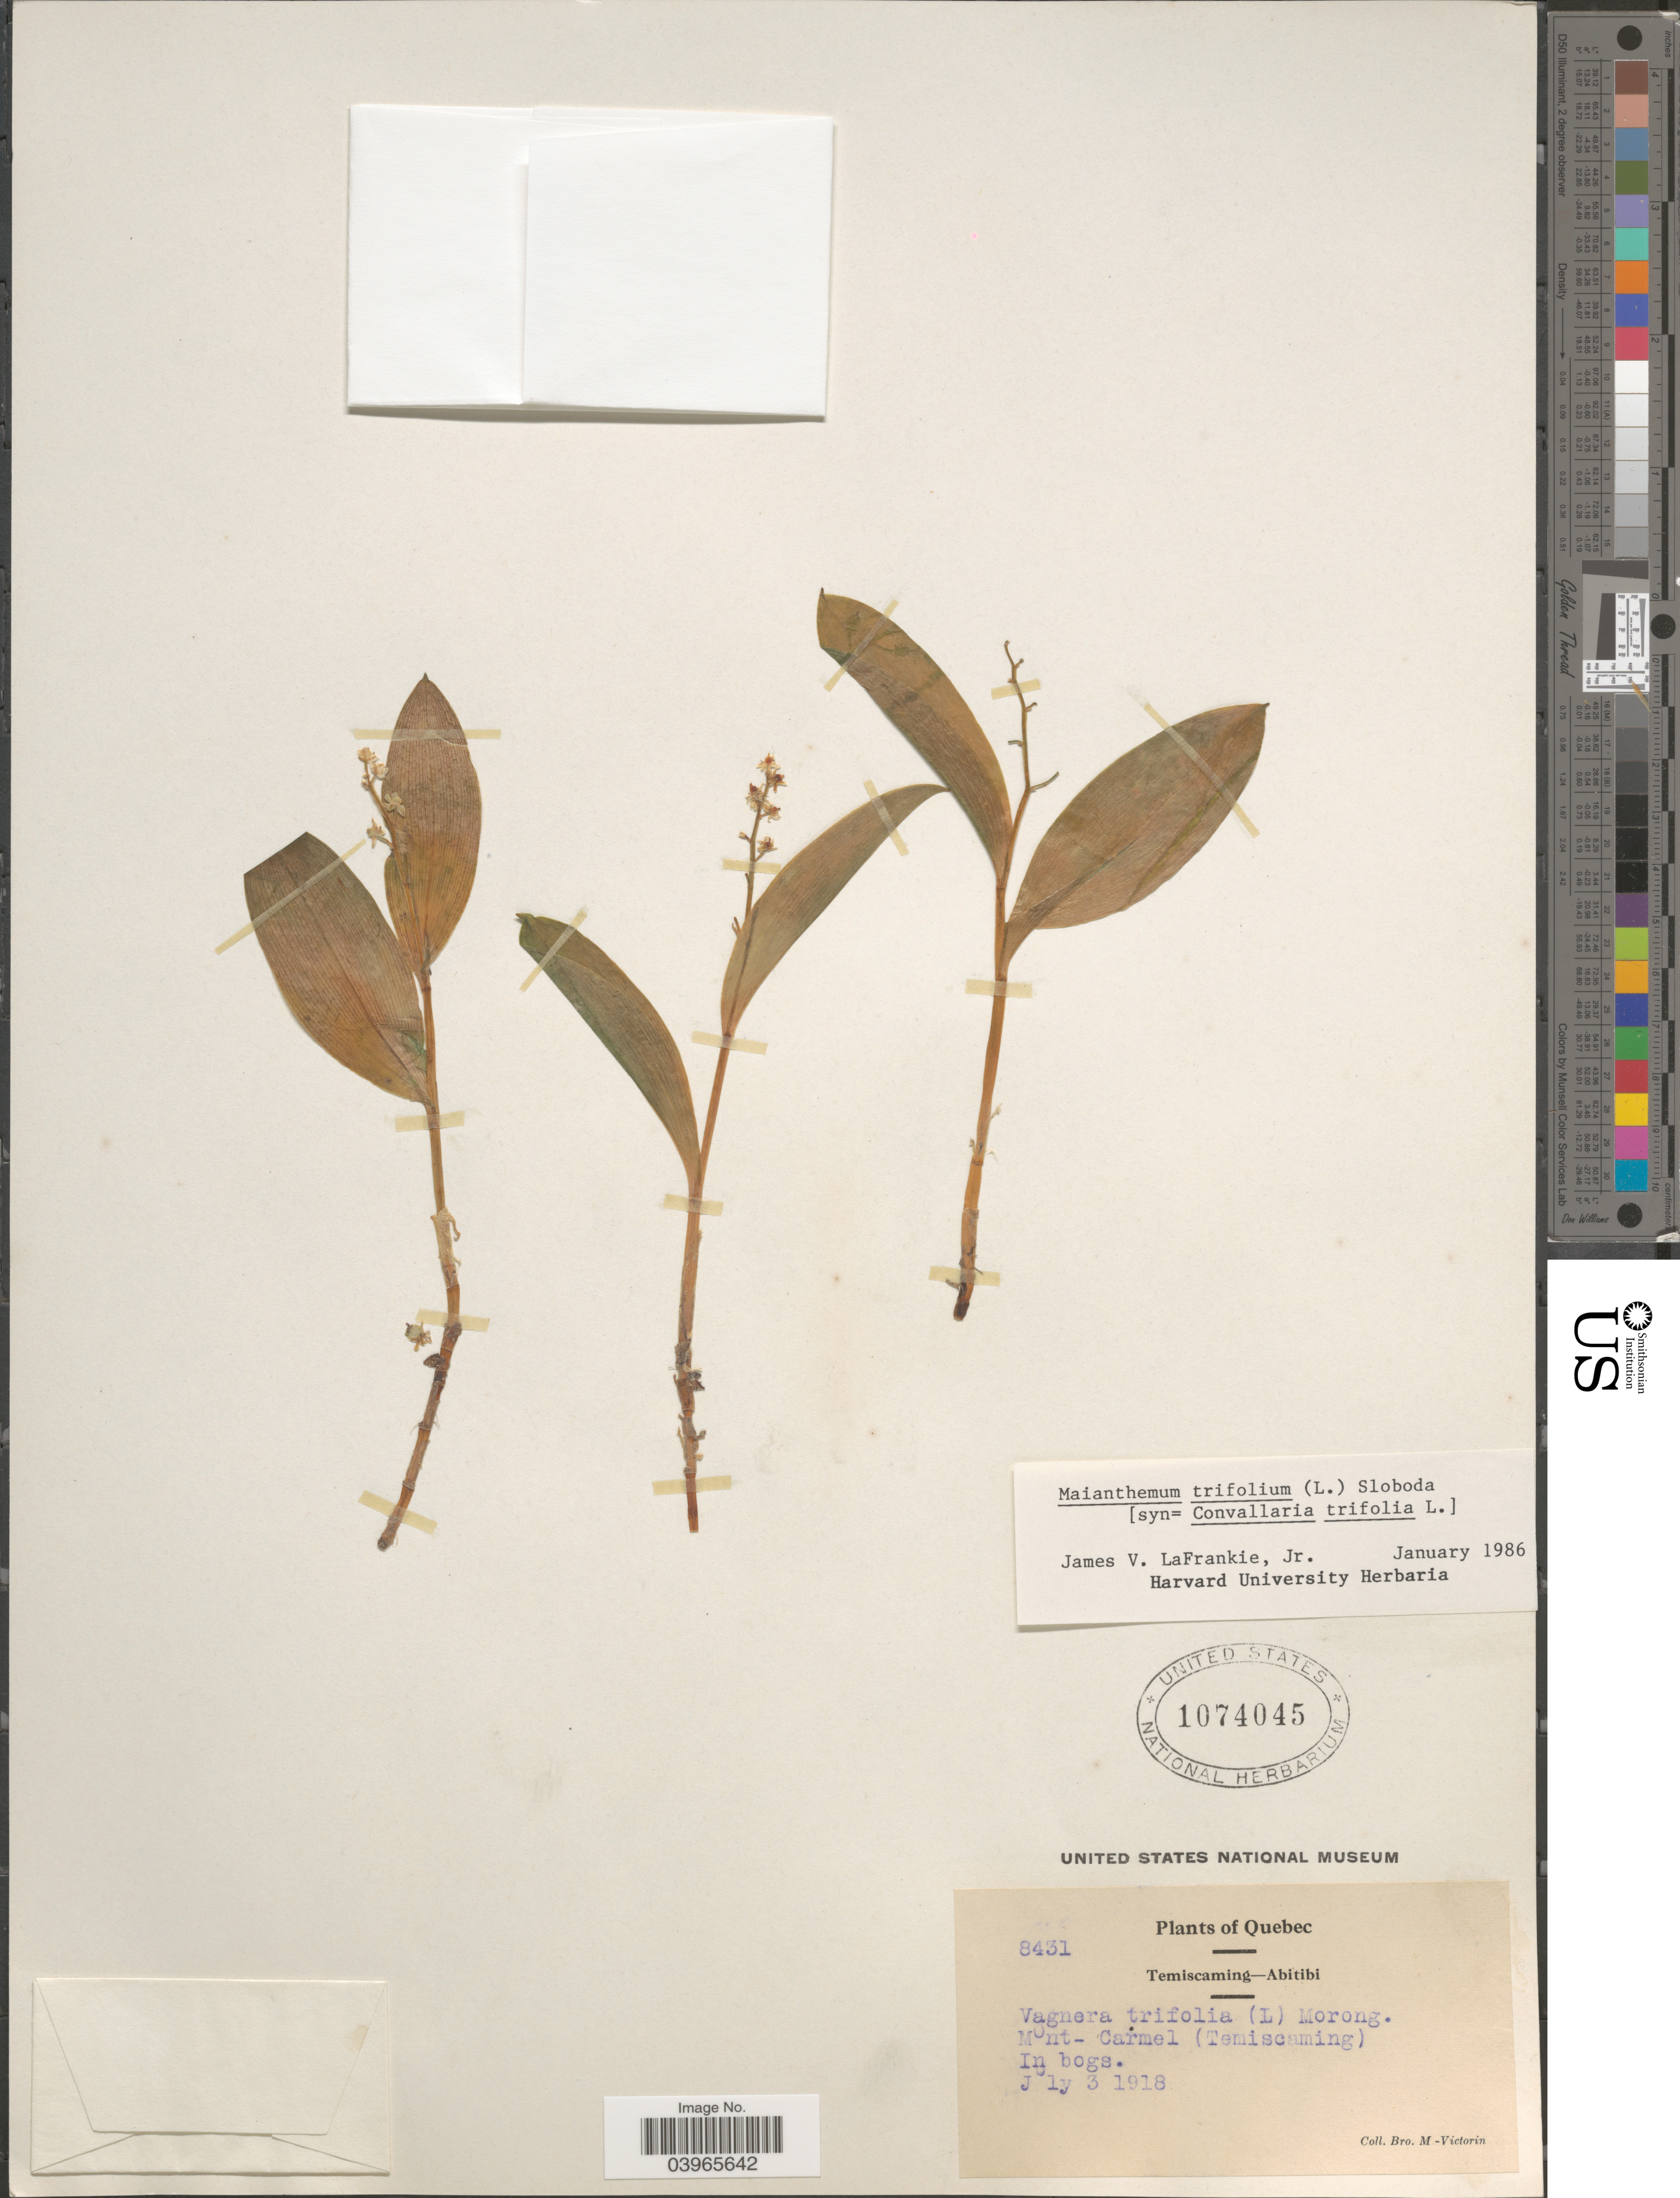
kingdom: Plantae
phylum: Tracheophyta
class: Liliopsida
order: Asparagales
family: Asparagaceae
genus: Maianthemum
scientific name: Maianthemum trifolium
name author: (L.) Sloboda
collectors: Fr. Marie-Victorin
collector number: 8431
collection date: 1918-07-03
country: Canada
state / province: Quebec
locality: Temiscaming-Abitibi. Mont-Carmel (Temiscaming).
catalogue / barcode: US 1074045